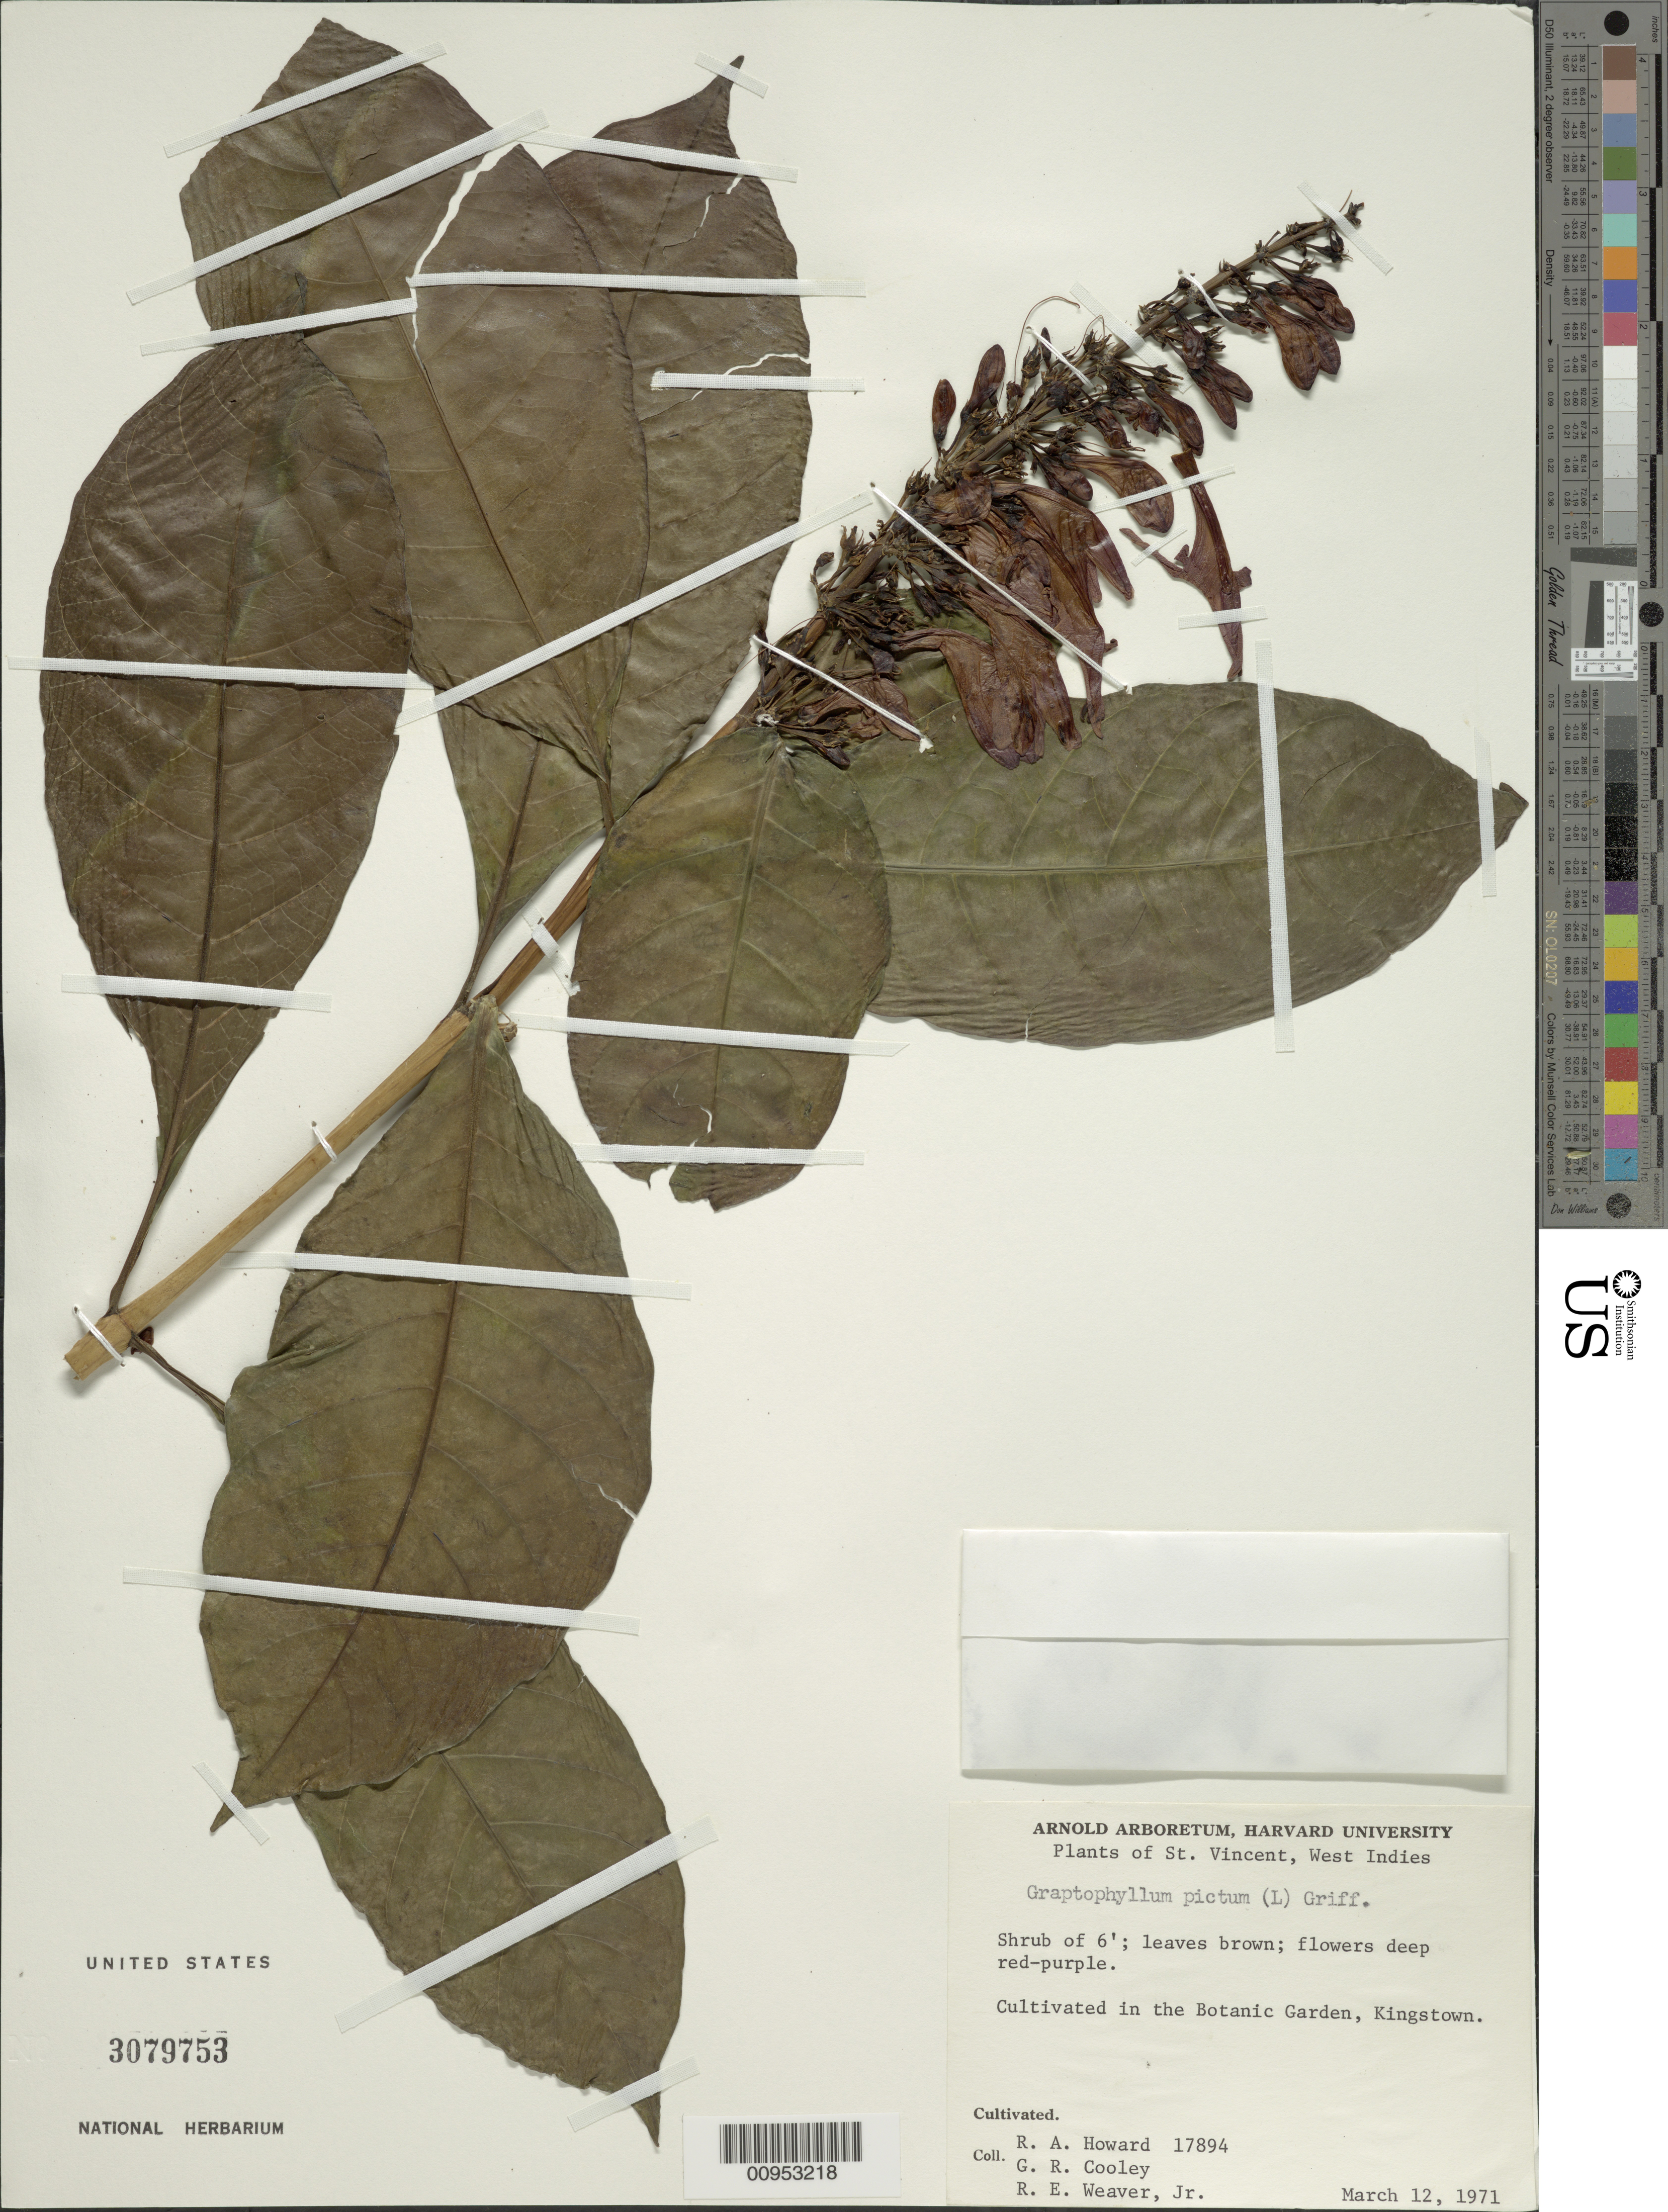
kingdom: Plantae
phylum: Tracheophyta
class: Magnoliopsida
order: Lamiales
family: Acanthaceae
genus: Graptophyllum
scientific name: Graptophyllum pictum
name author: (L.) Griff.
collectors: R. A. Howard, G. R. Cooley & R. Weaver Jr.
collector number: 17894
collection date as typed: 12 Mar 1971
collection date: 1971-03-12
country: St. Vincent - Grenadines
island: St. Vincent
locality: Botanic Garden, Kingstown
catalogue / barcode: US 3079753